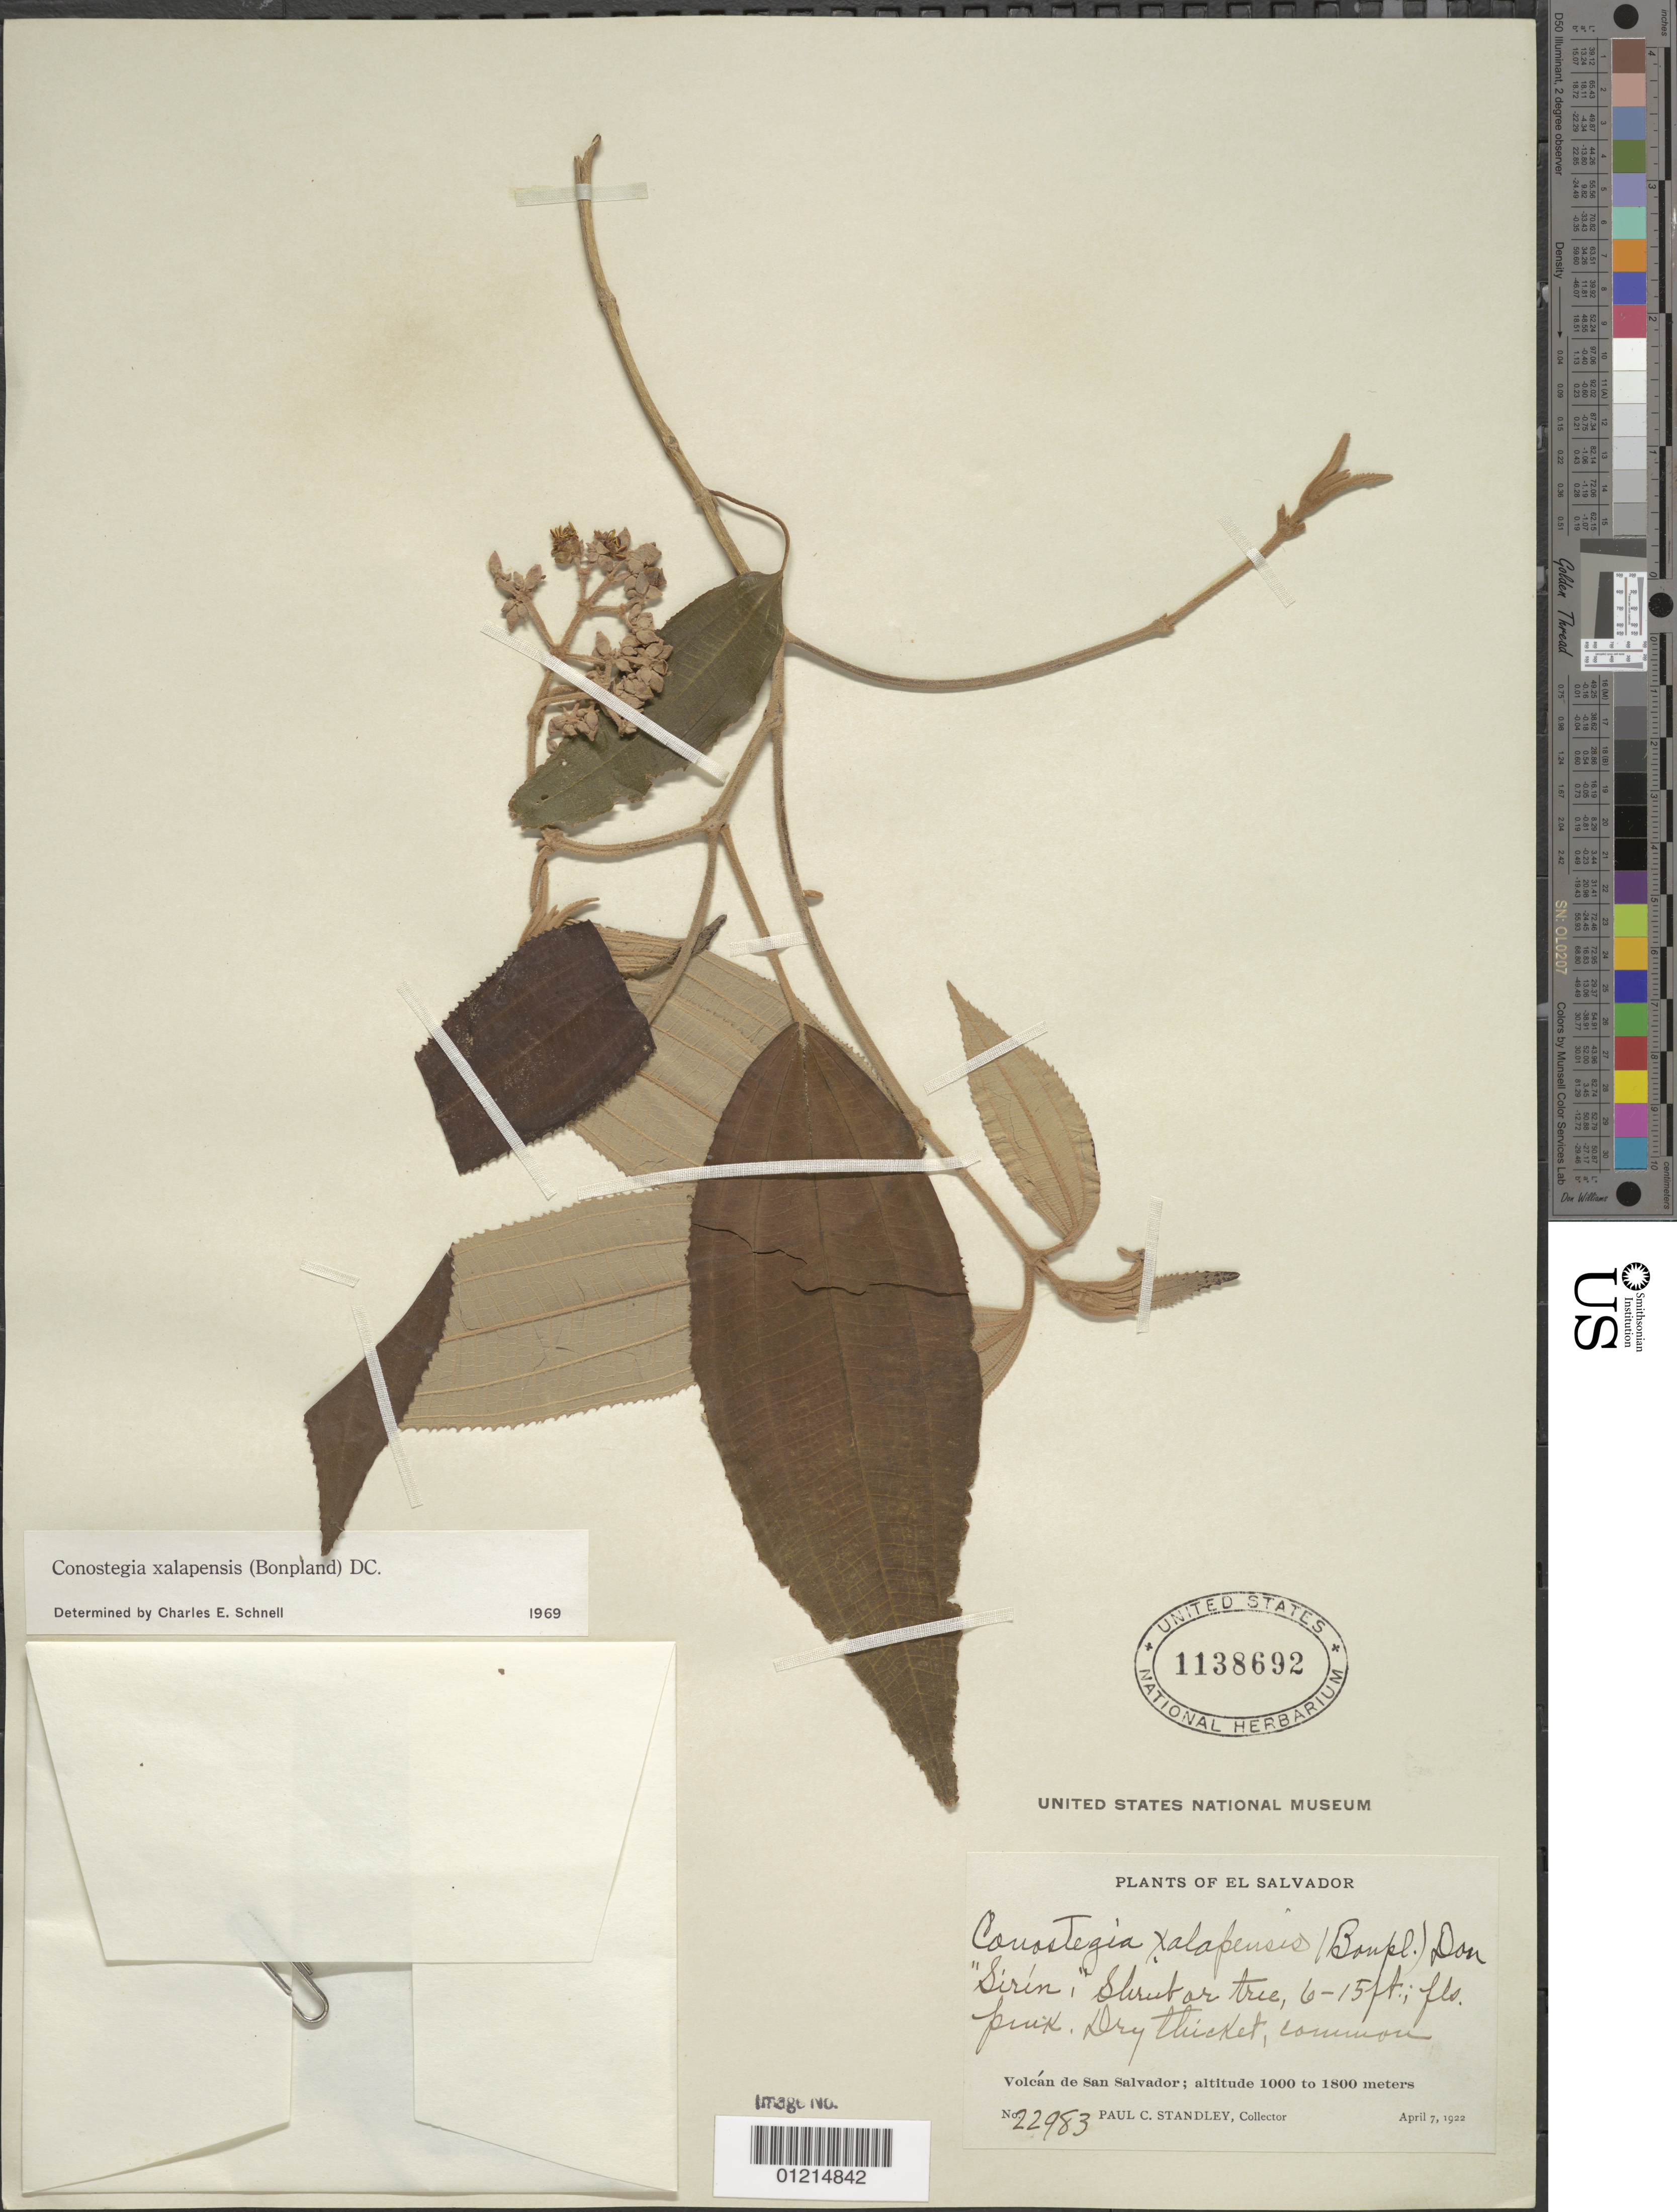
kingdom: Plantae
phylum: Tracheophyta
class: Magnoliopsida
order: Myrtales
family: Melastomataceae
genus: Conostegia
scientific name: Conostegia quadrangularis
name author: Schltdl. ex Steud.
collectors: P. C. Standley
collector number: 22983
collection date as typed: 7 Apr 1922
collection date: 1922-04-07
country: El Salvador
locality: Volcán de San Salvador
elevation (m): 1000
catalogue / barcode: US 1138692